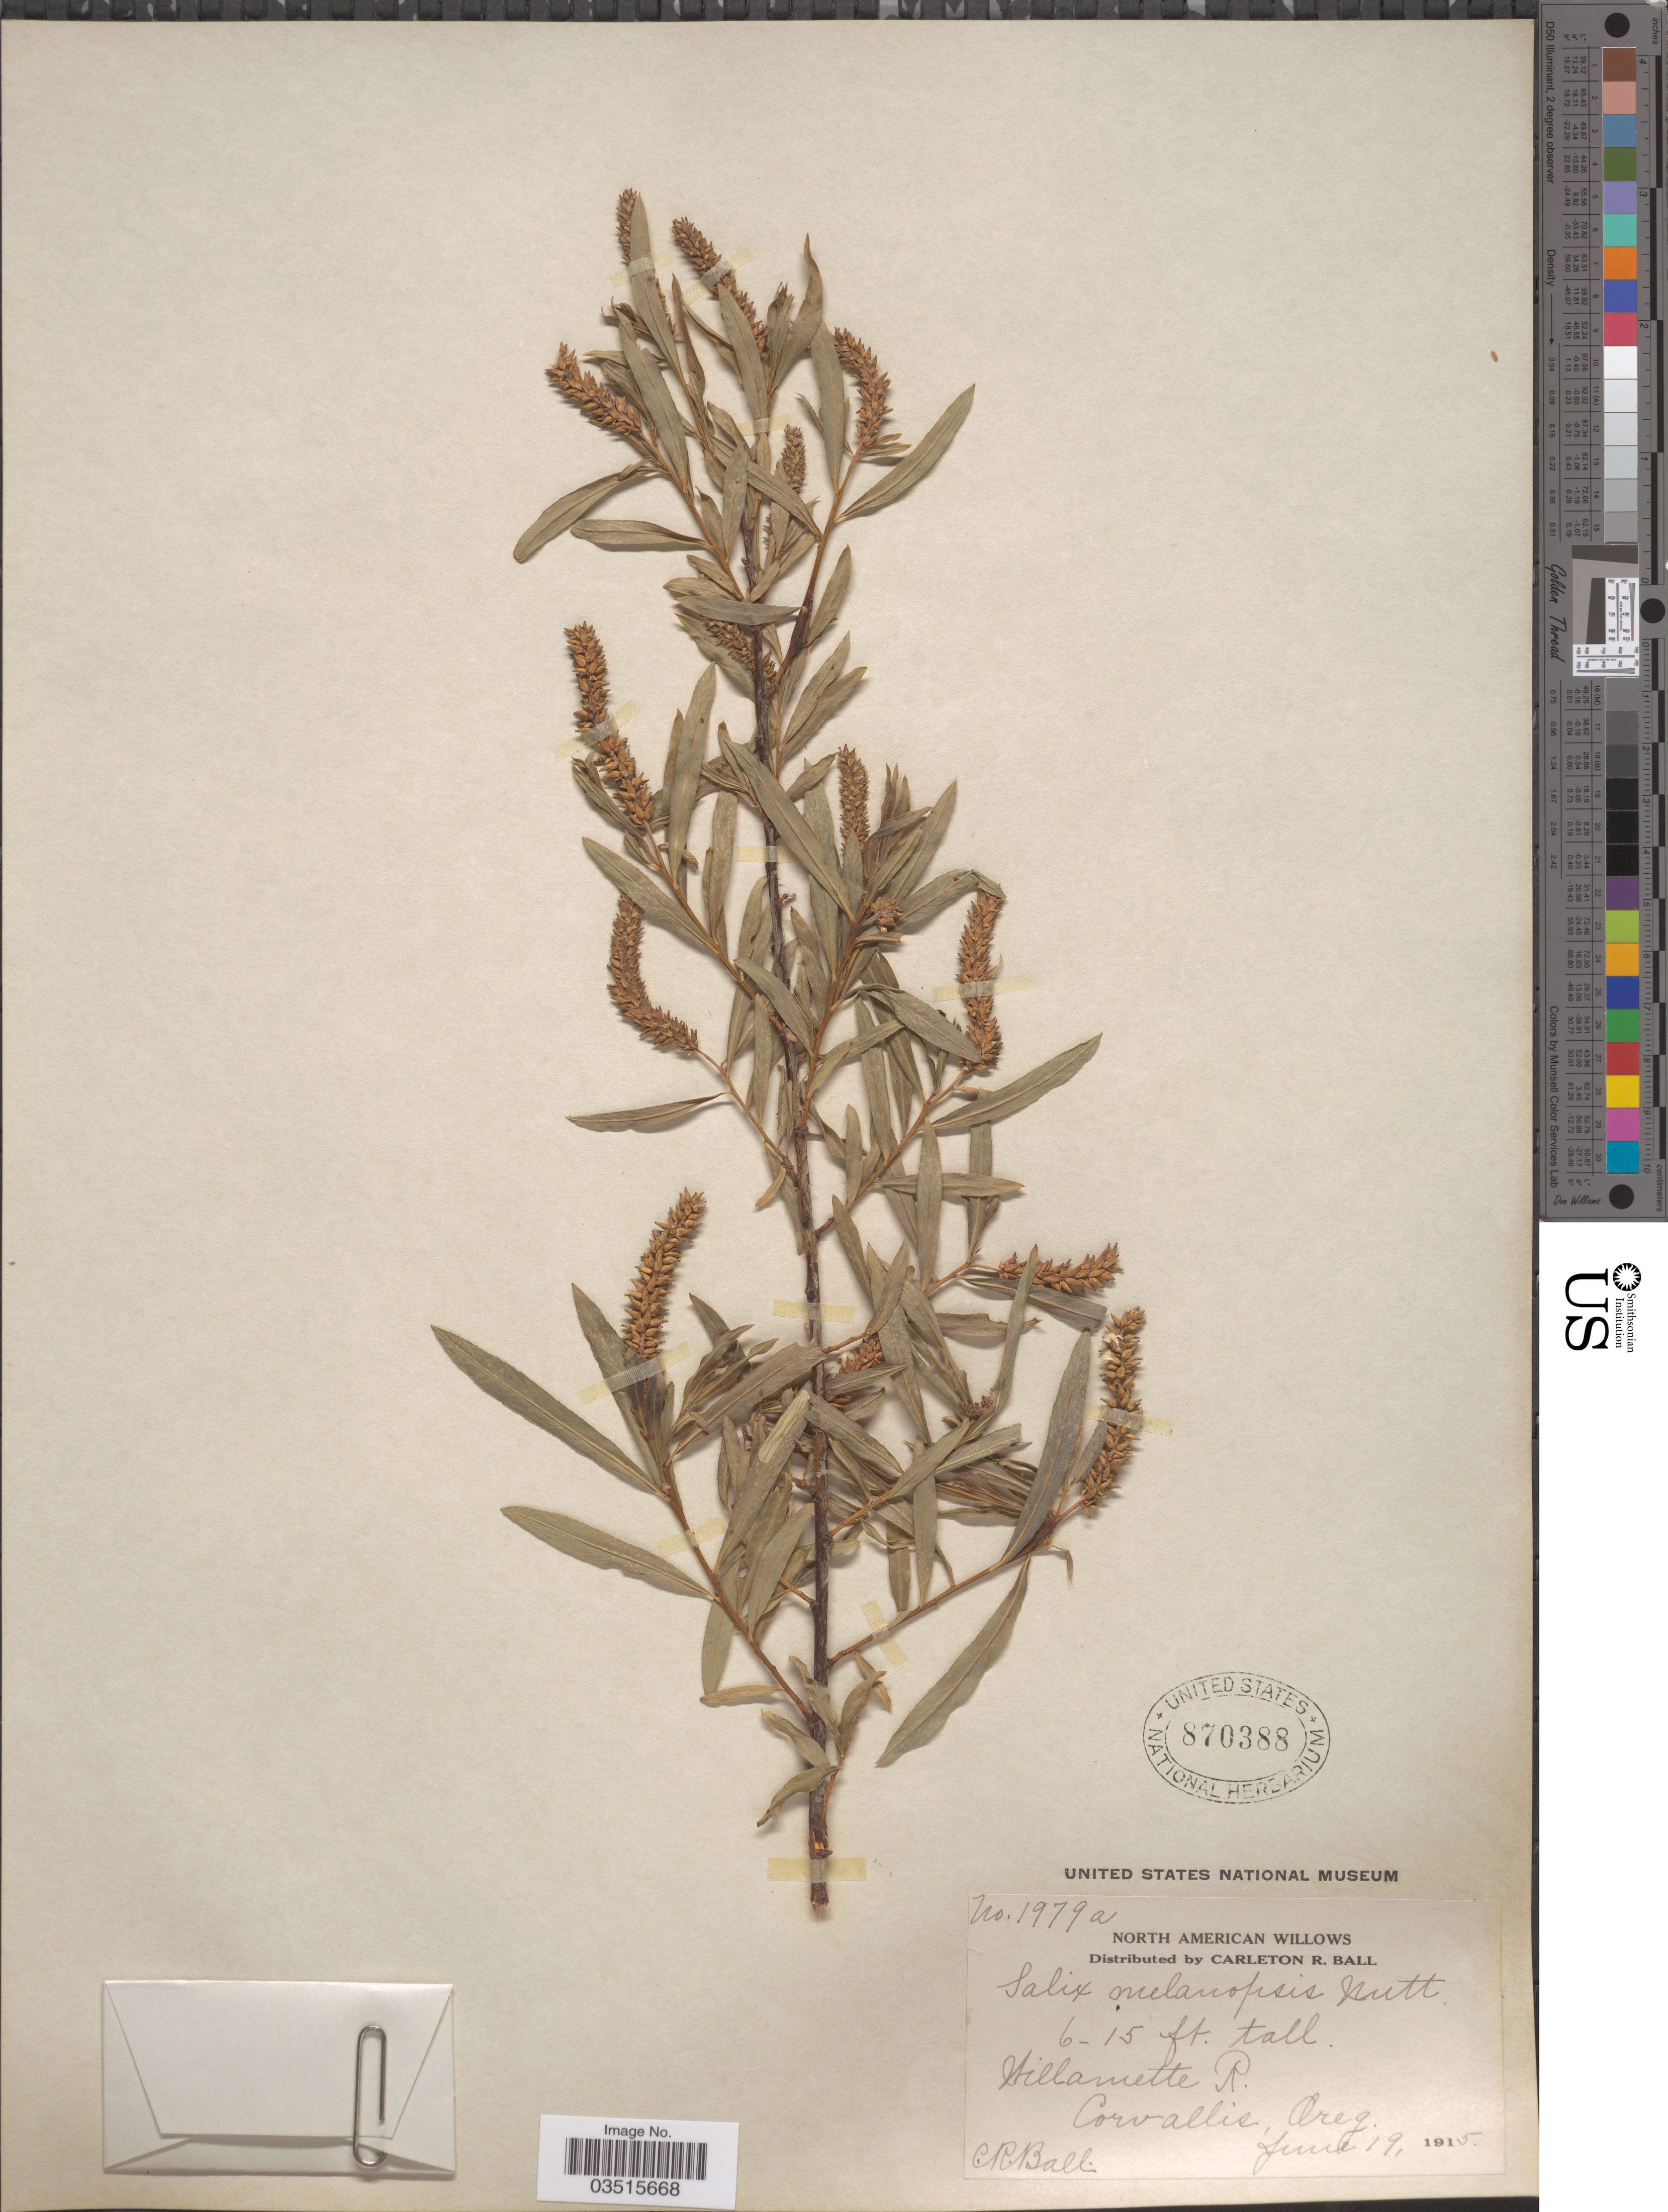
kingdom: Plantae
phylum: Tracheophyta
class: Magnoliopsida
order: Malpighiales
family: Salicaceae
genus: Salix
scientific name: Salix melanopsis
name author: Nutt.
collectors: C. R. Ball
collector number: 1979a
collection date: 1915-06-19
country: United States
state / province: Oregon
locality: Willamette R. Corvallis.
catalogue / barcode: US 870388